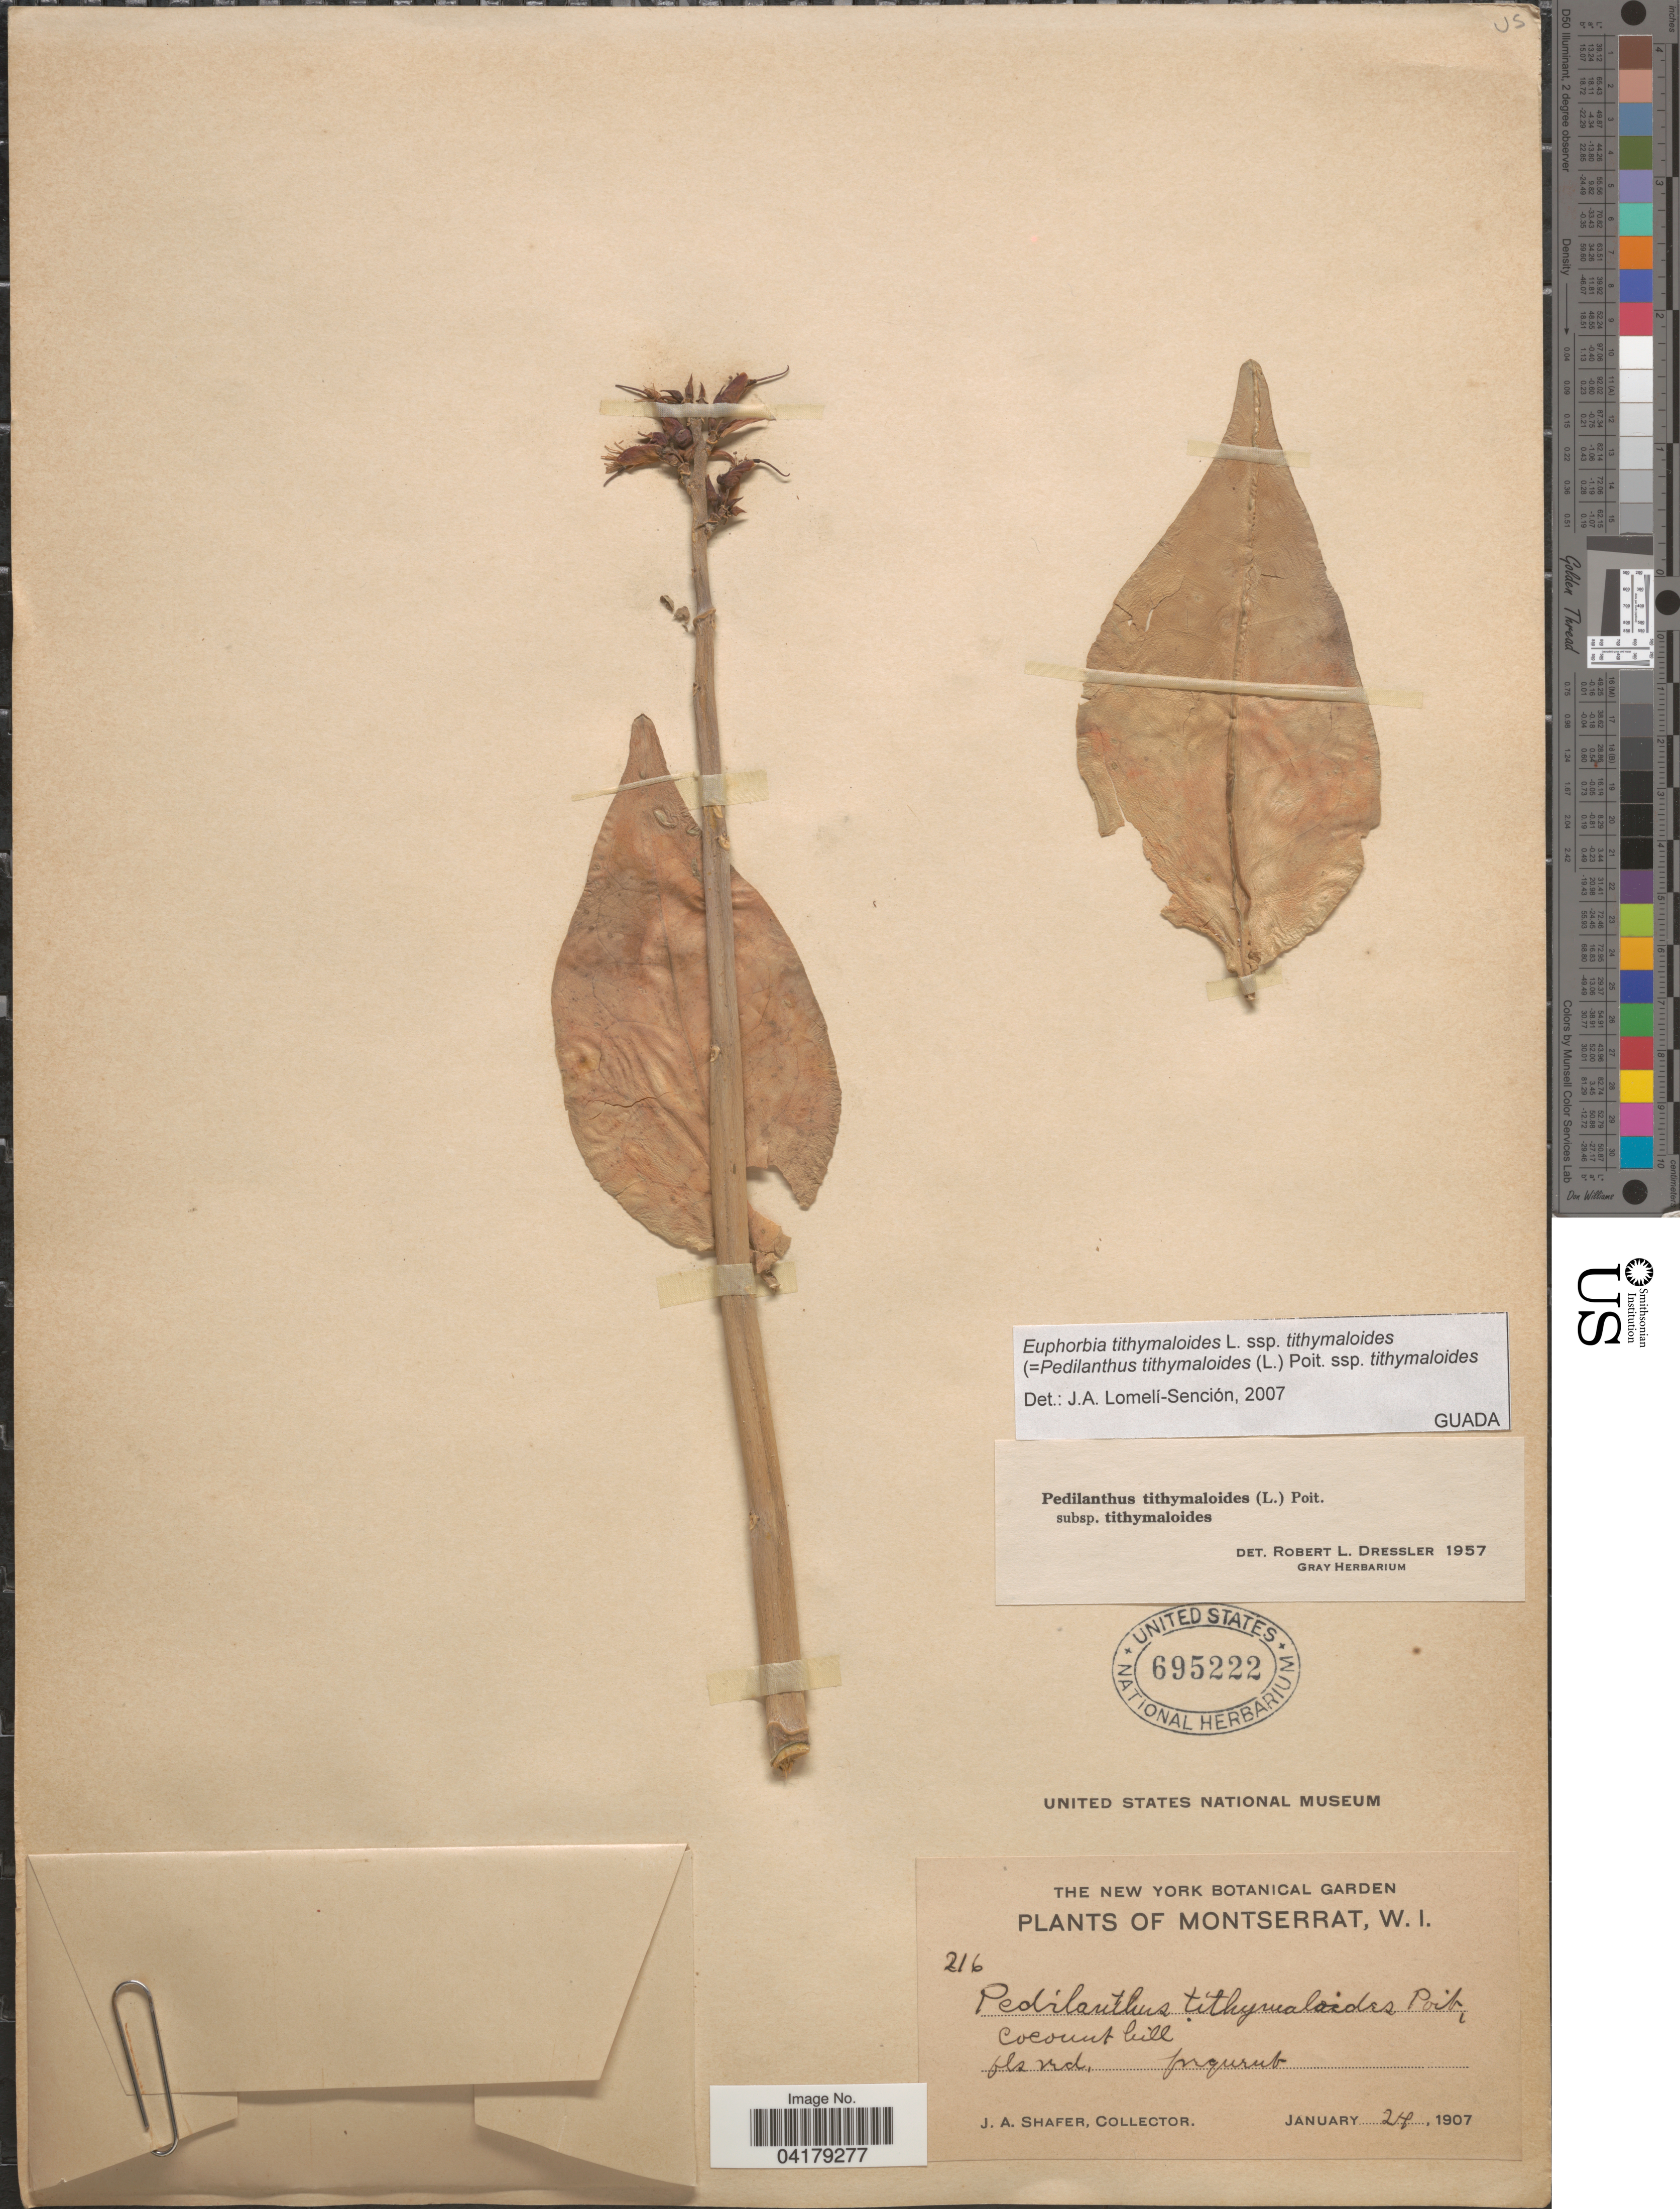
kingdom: Plantae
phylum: Tracheophyta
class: Magnoliopsida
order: Malpighiales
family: Euphorbiaceae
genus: Euphorbia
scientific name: Euphorbia tithymaloides subsp. tithymaloides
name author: L.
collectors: J. A. Shafer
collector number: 216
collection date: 1907-01-24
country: Montserrat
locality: Coconut hill.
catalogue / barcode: US 695222